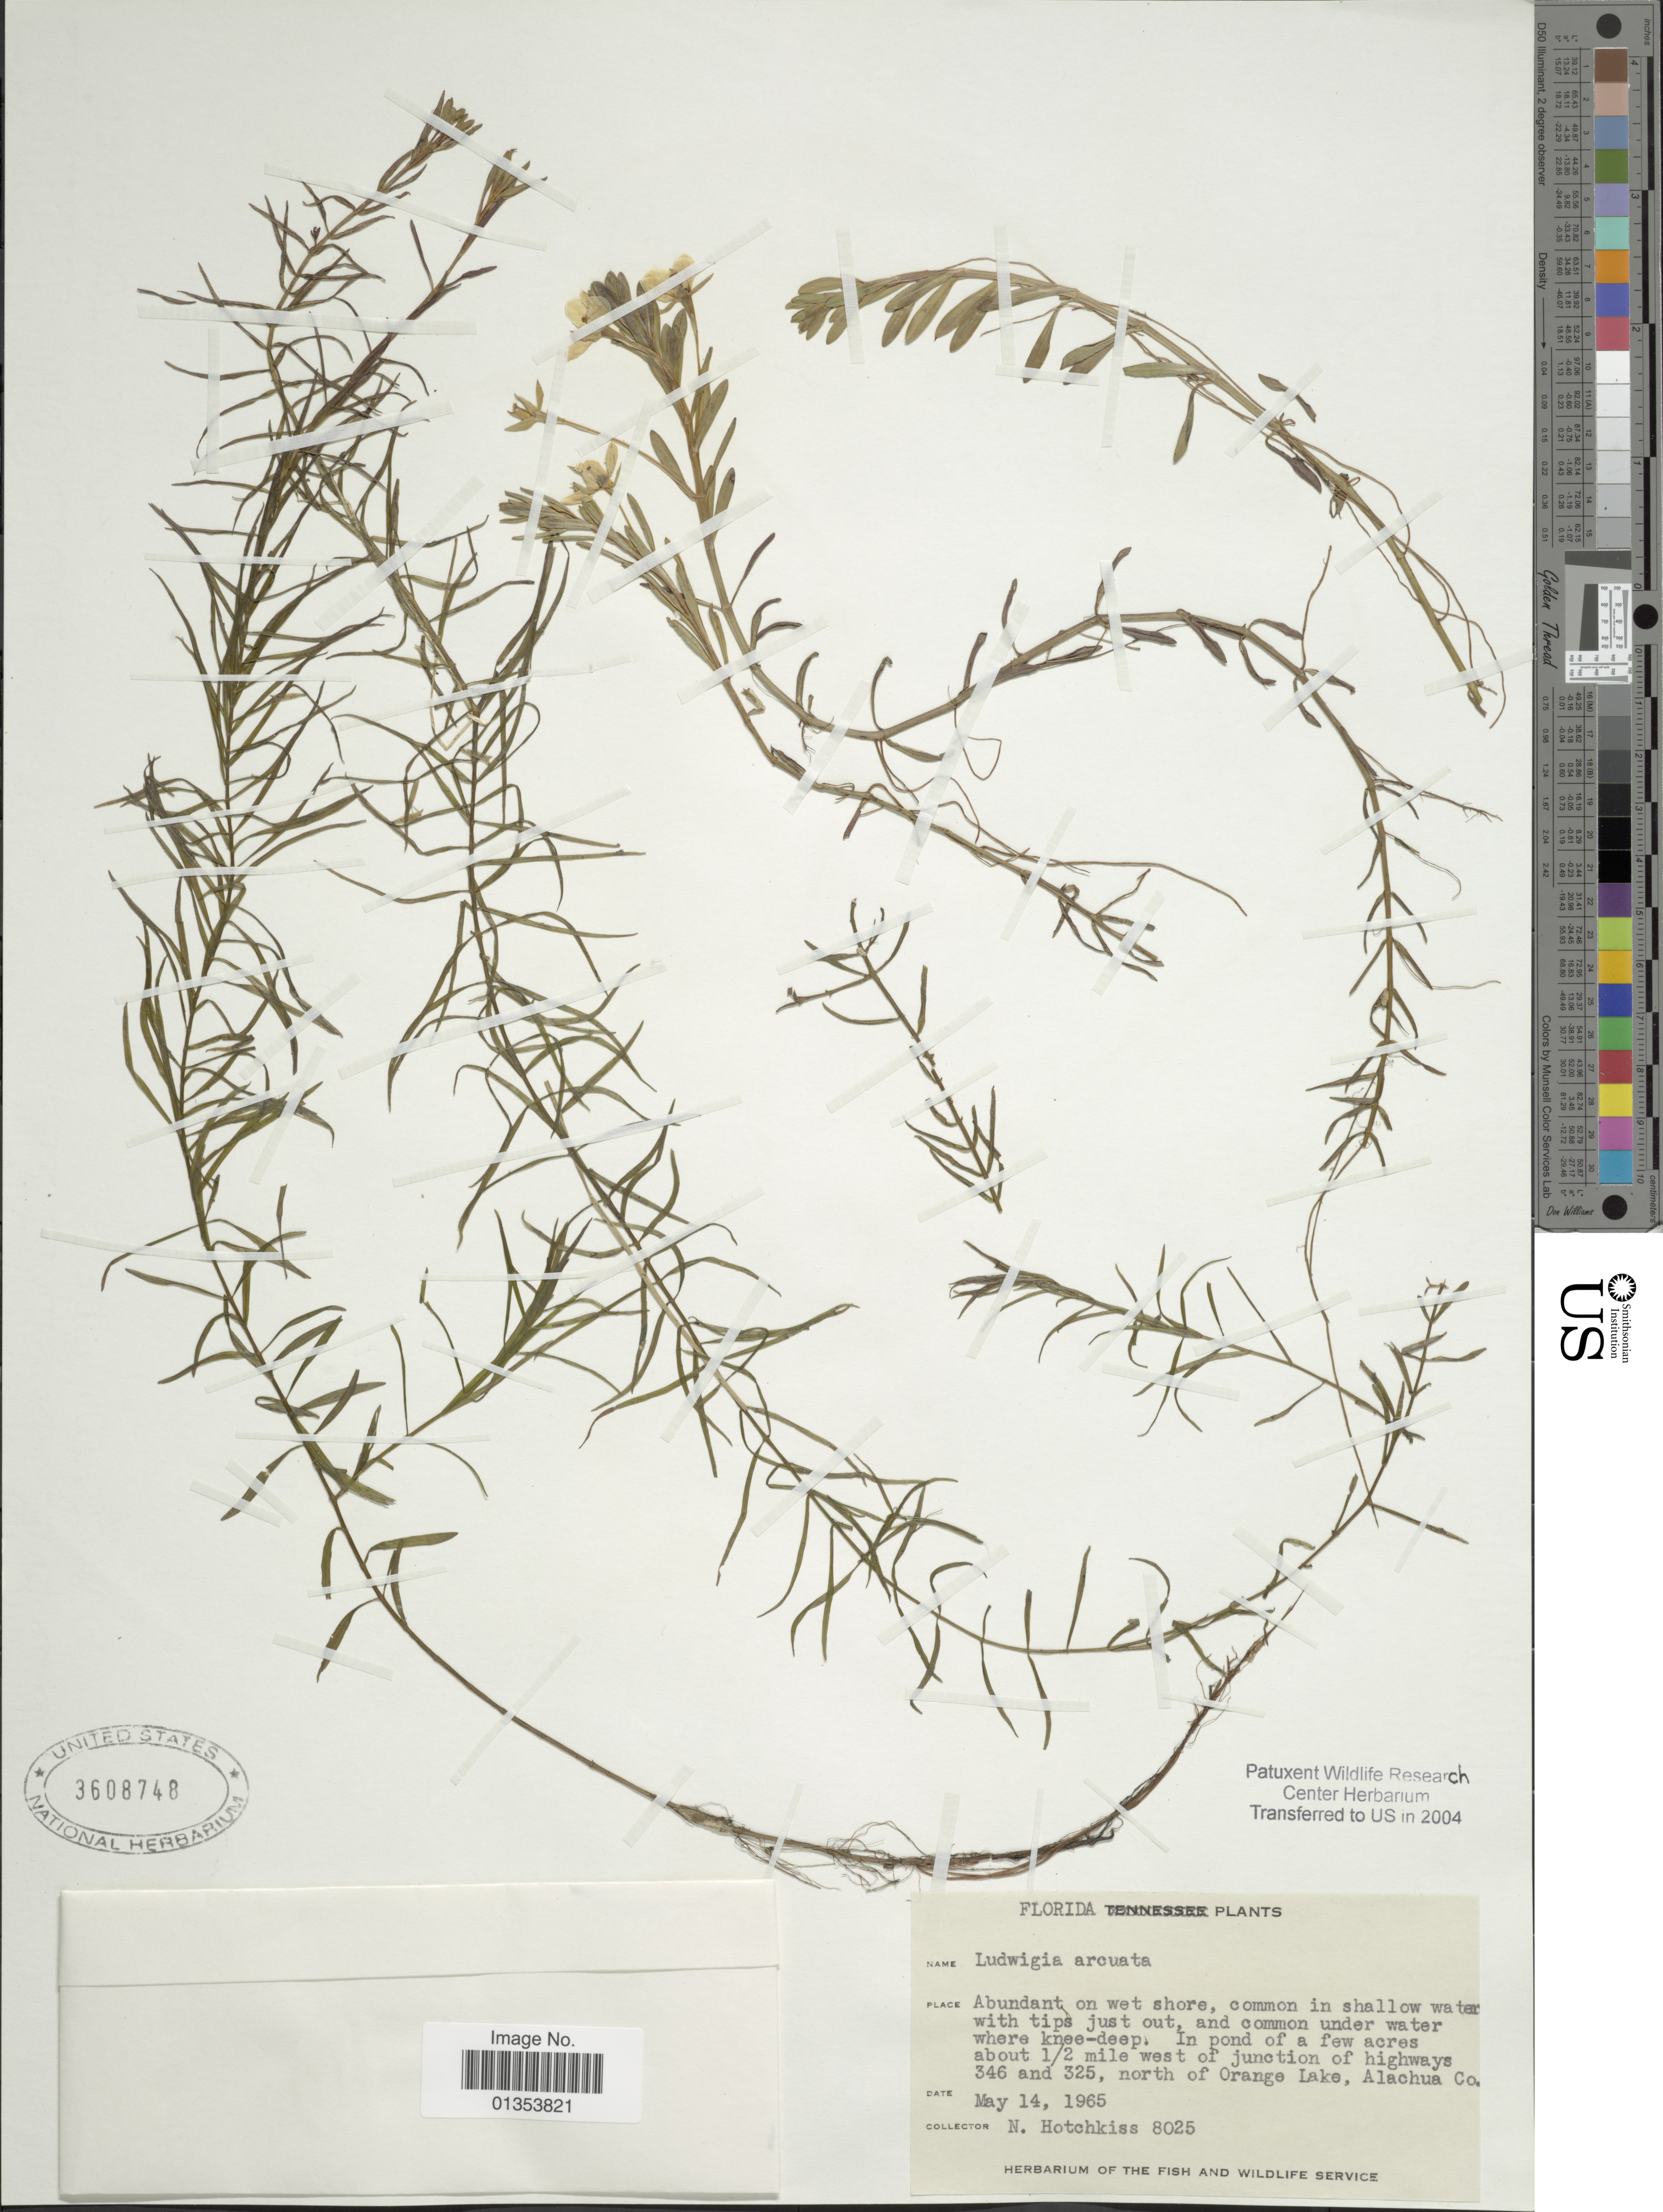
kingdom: Plantae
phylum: Tracheophyta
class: Magnoliopsida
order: Myrtales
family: Onagraceae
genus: Ludwigia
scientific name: Ludwigia arcuata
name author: Walter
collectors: N. Hotchkiss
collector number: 8025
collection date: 1965-05-14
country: United States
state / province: Florida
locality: About ½ mile west of junction of highways 346 and 325, north of Orange Lake, Alachua Co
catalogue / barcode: US 3608748